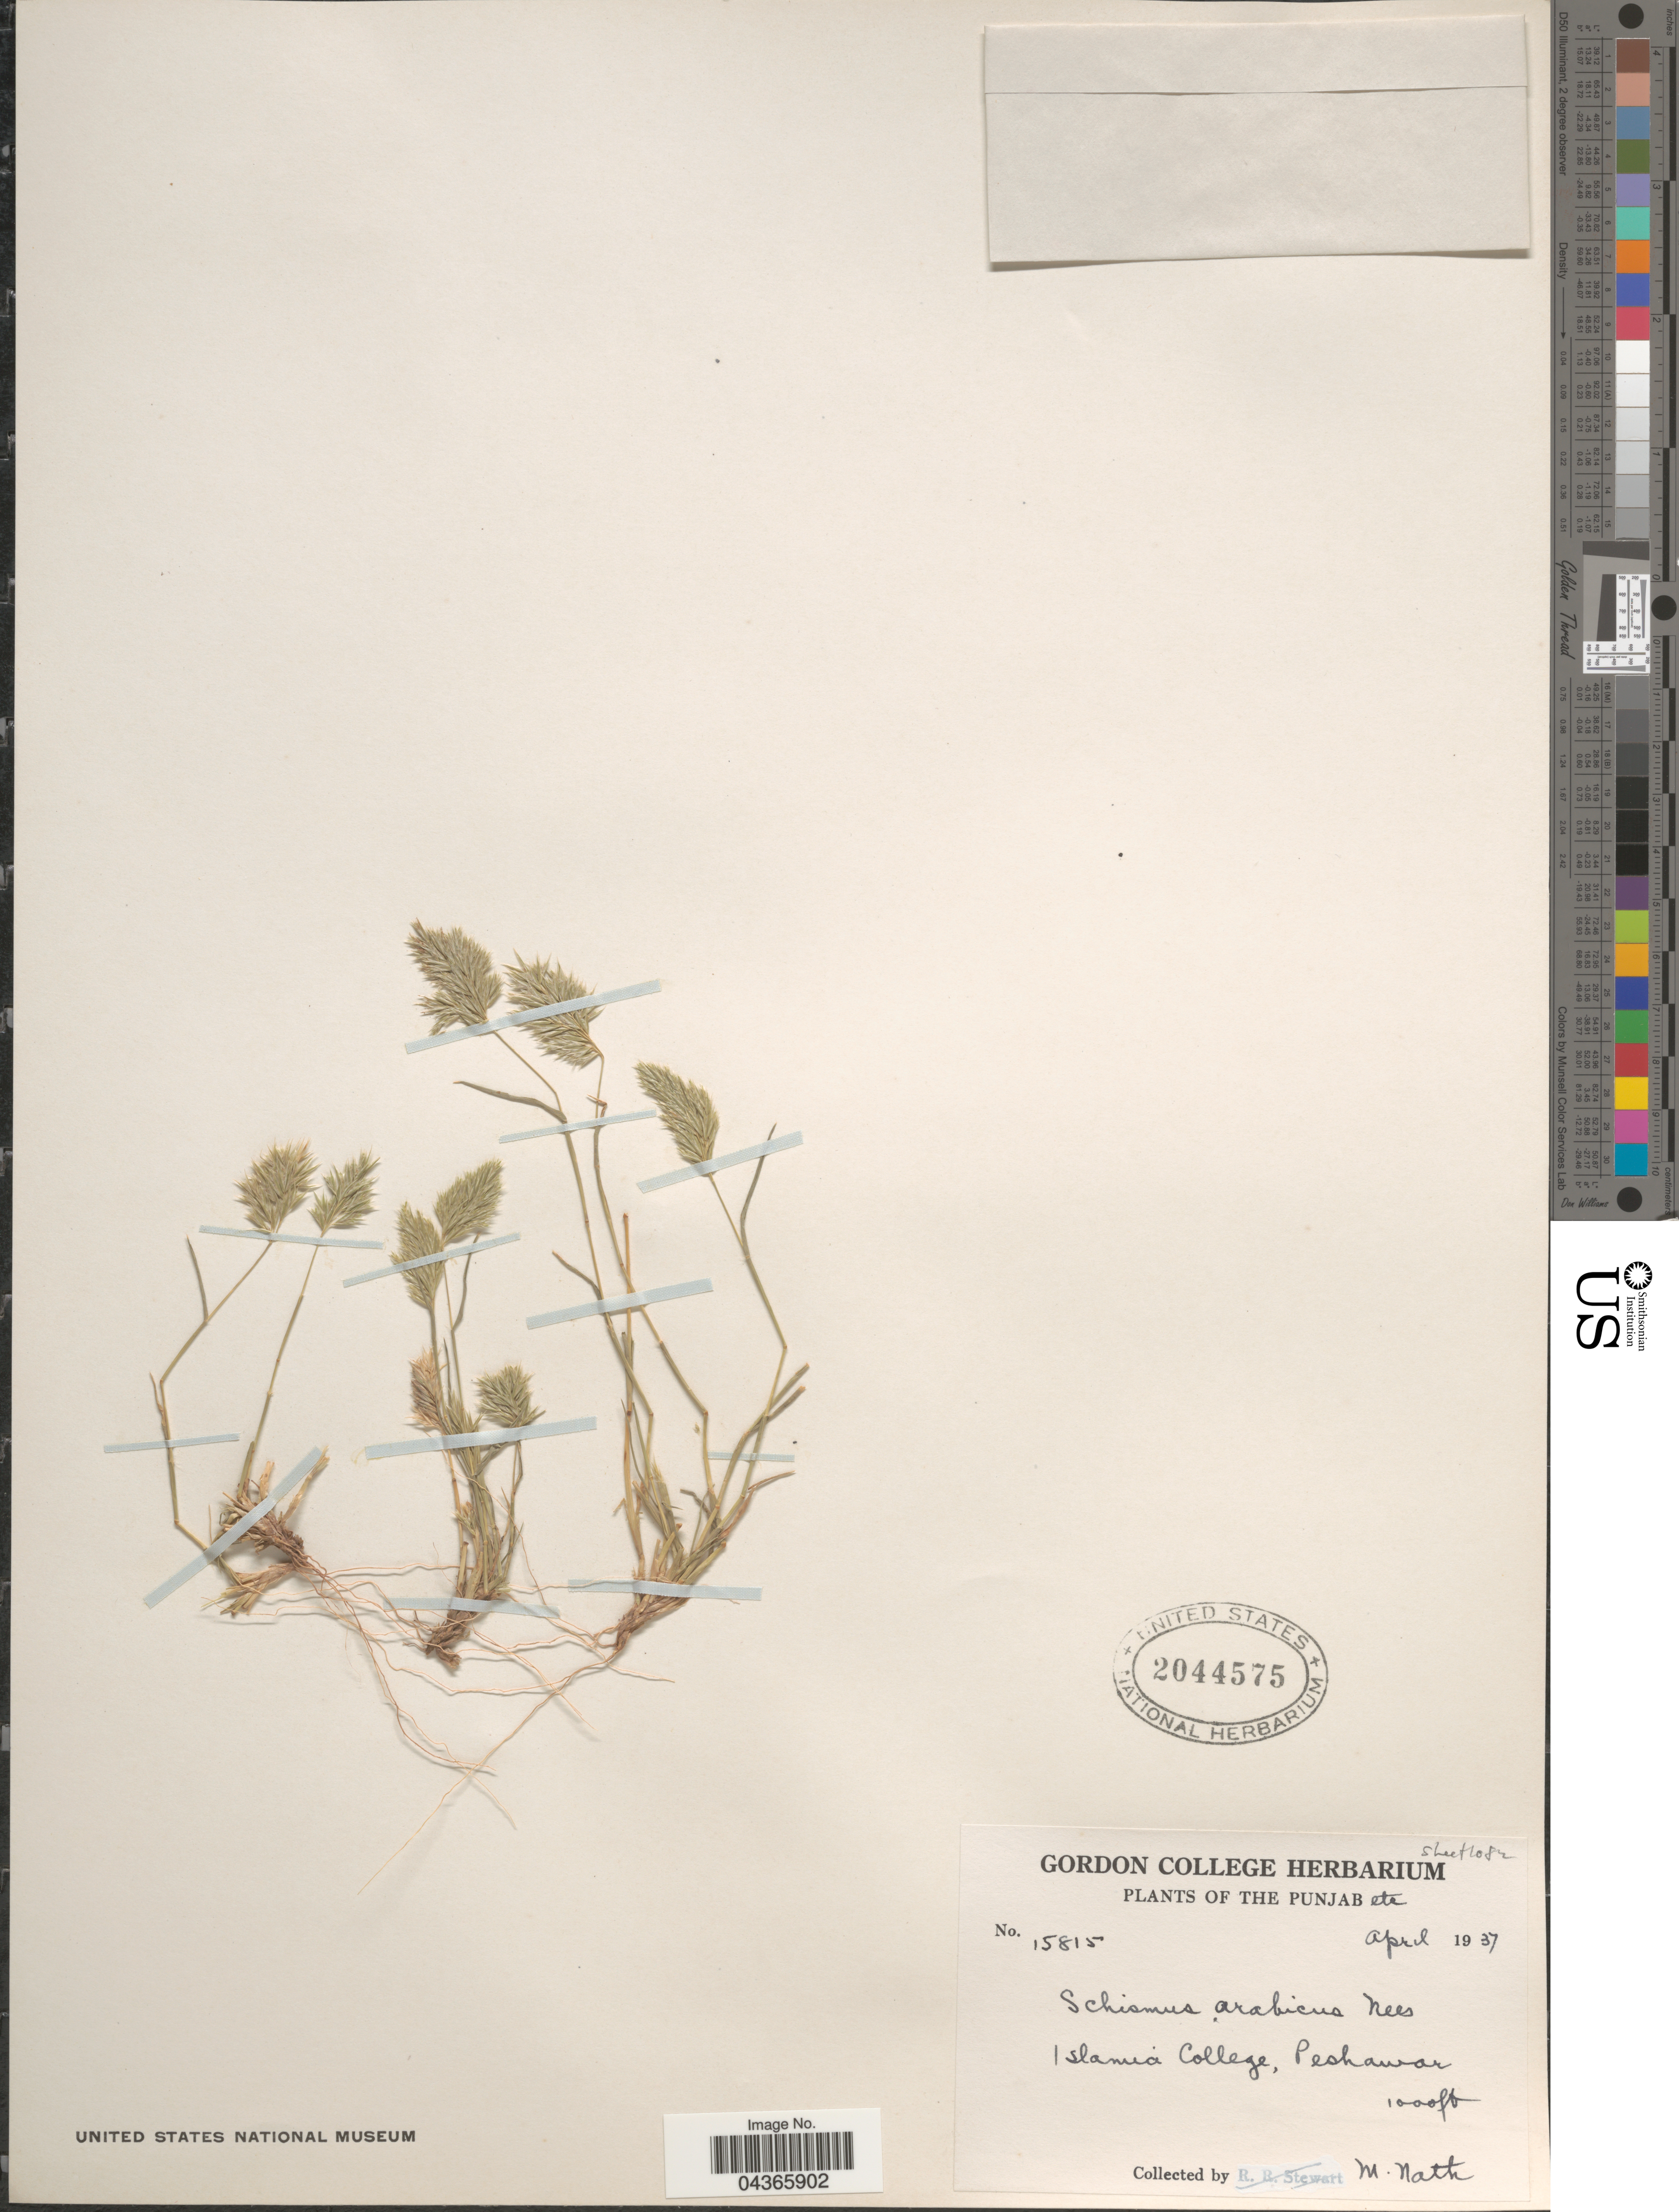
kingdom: Plantae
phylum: Tracheophyta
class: Liliopsida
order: Poales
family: Poaceae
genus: Schismus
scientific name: Schismus arabicus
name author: Nees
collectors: M. Nath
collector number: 15815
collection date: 1937-04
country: Pakistan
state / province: Khyber Pakhtunkhwa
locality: Islamia College, Peshawar.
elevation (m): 305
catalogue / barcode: US 2044575